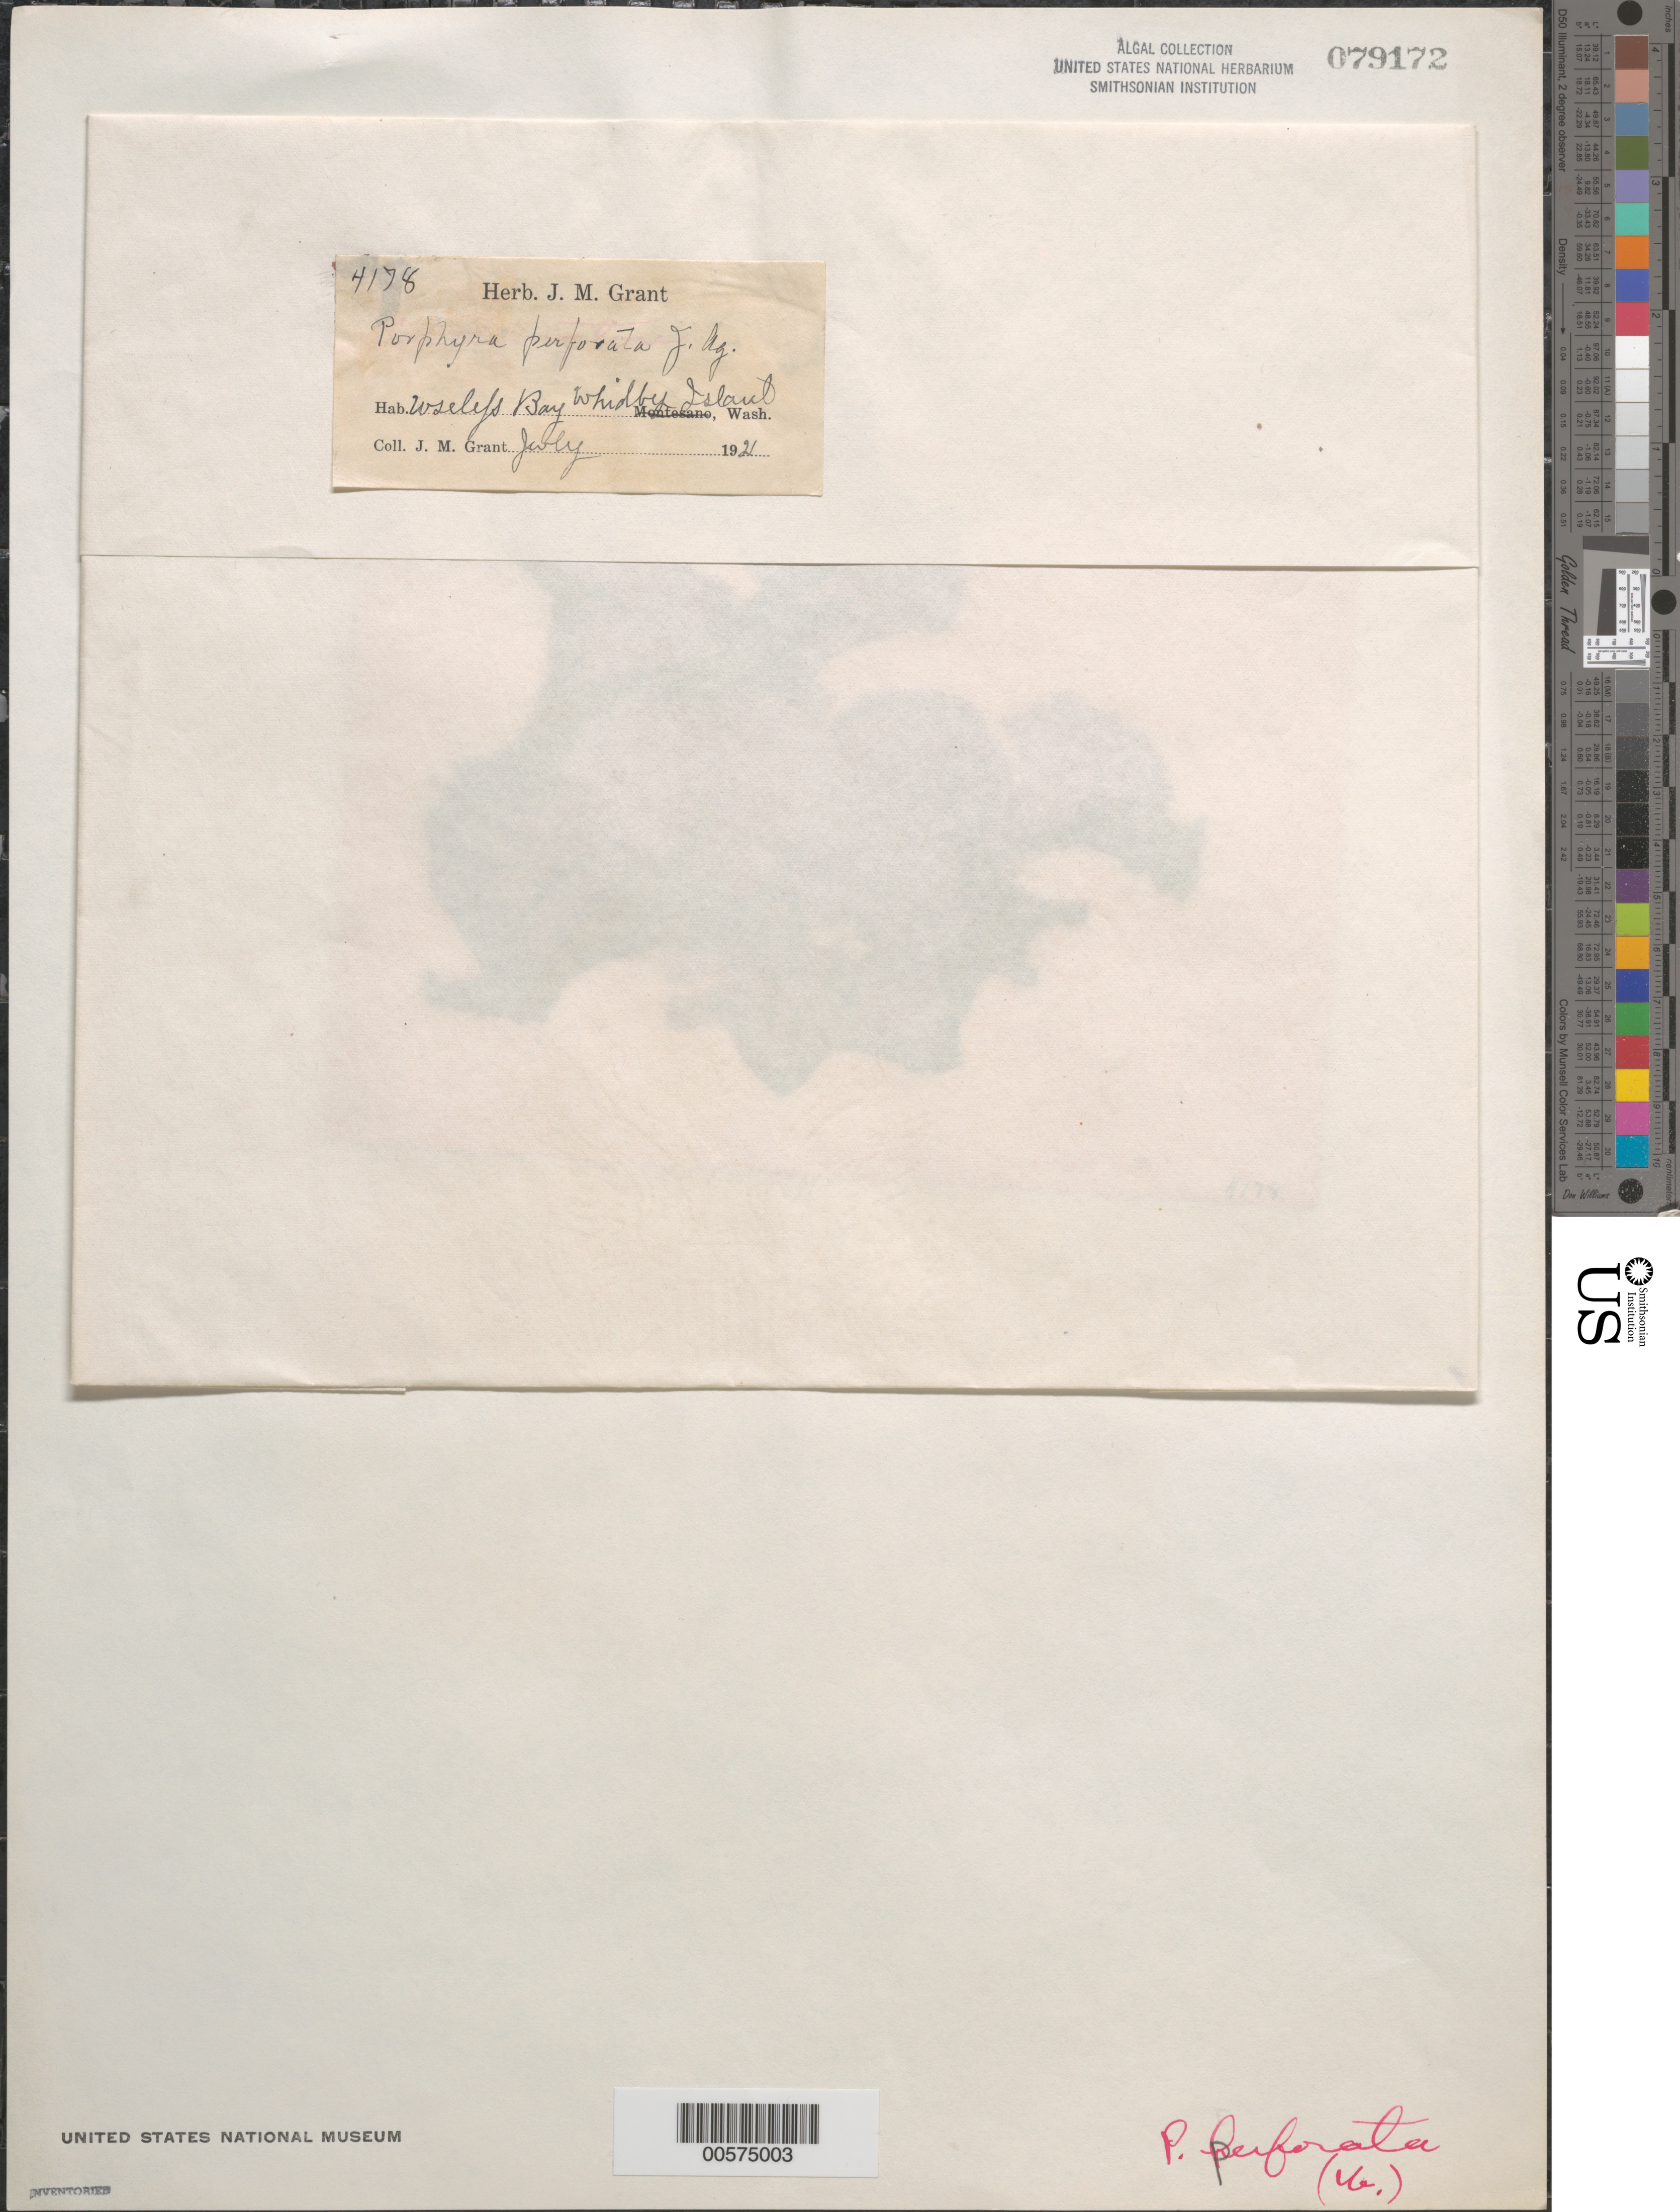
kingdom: Plantae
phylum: Rhodophyta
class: Bangiophyceae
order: Bangiales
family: Bangiaceae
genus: Pyropia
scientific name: Pyropia perforata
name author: (J. Agardh) S.C. Lindstrom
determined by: Algae name updating Project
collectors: J. M. Grant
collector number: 4178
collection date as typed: Jul 1921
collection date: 1921-07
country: United States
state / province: Washington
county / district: Island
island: Whidbey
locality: Wselefs Bay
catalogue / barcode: US 79172